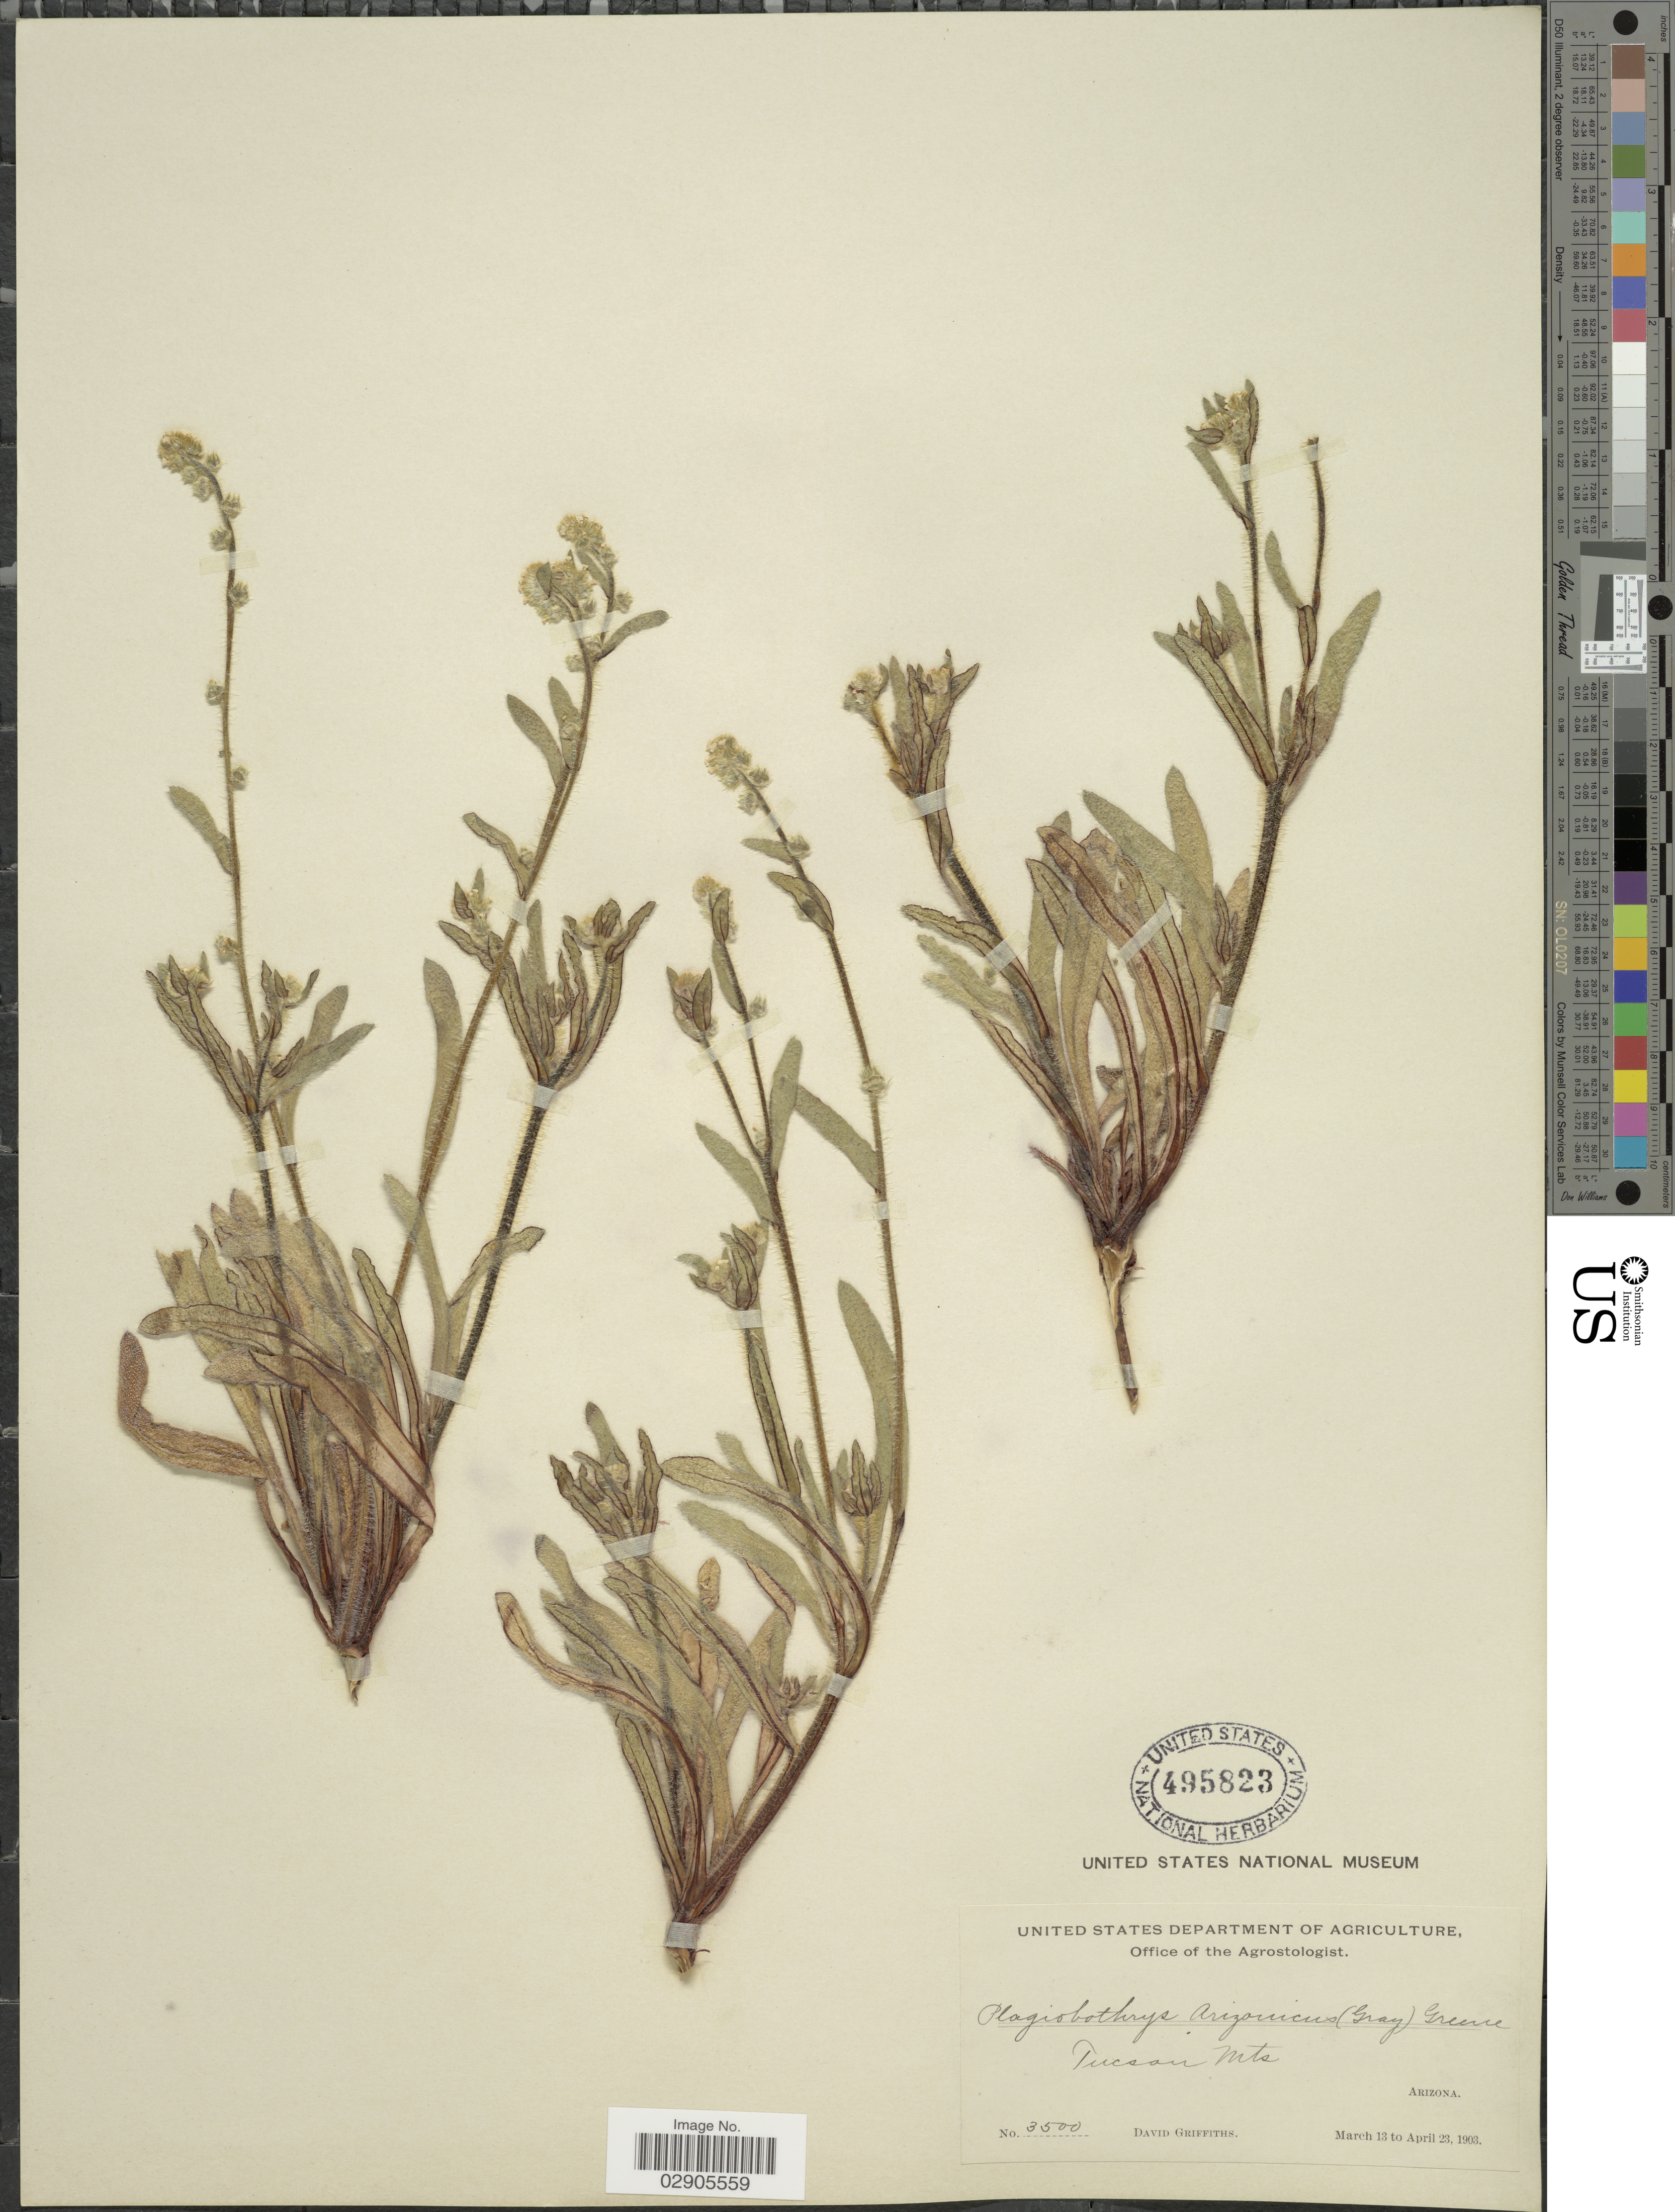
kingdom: Plantae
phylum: Tracheophyta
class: Magnoliopsida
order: Boraginales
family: Boraginaceae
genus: Plagiobothrys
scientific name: Plagiobothrys arizonicus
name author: (A. Gray) Greene ex A. Gray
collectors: D. Griffiths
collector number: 3500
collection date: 1903-03-31/1903-04-23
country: United States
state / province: Arizona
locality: Tucson Mts.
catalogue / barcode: US 495823